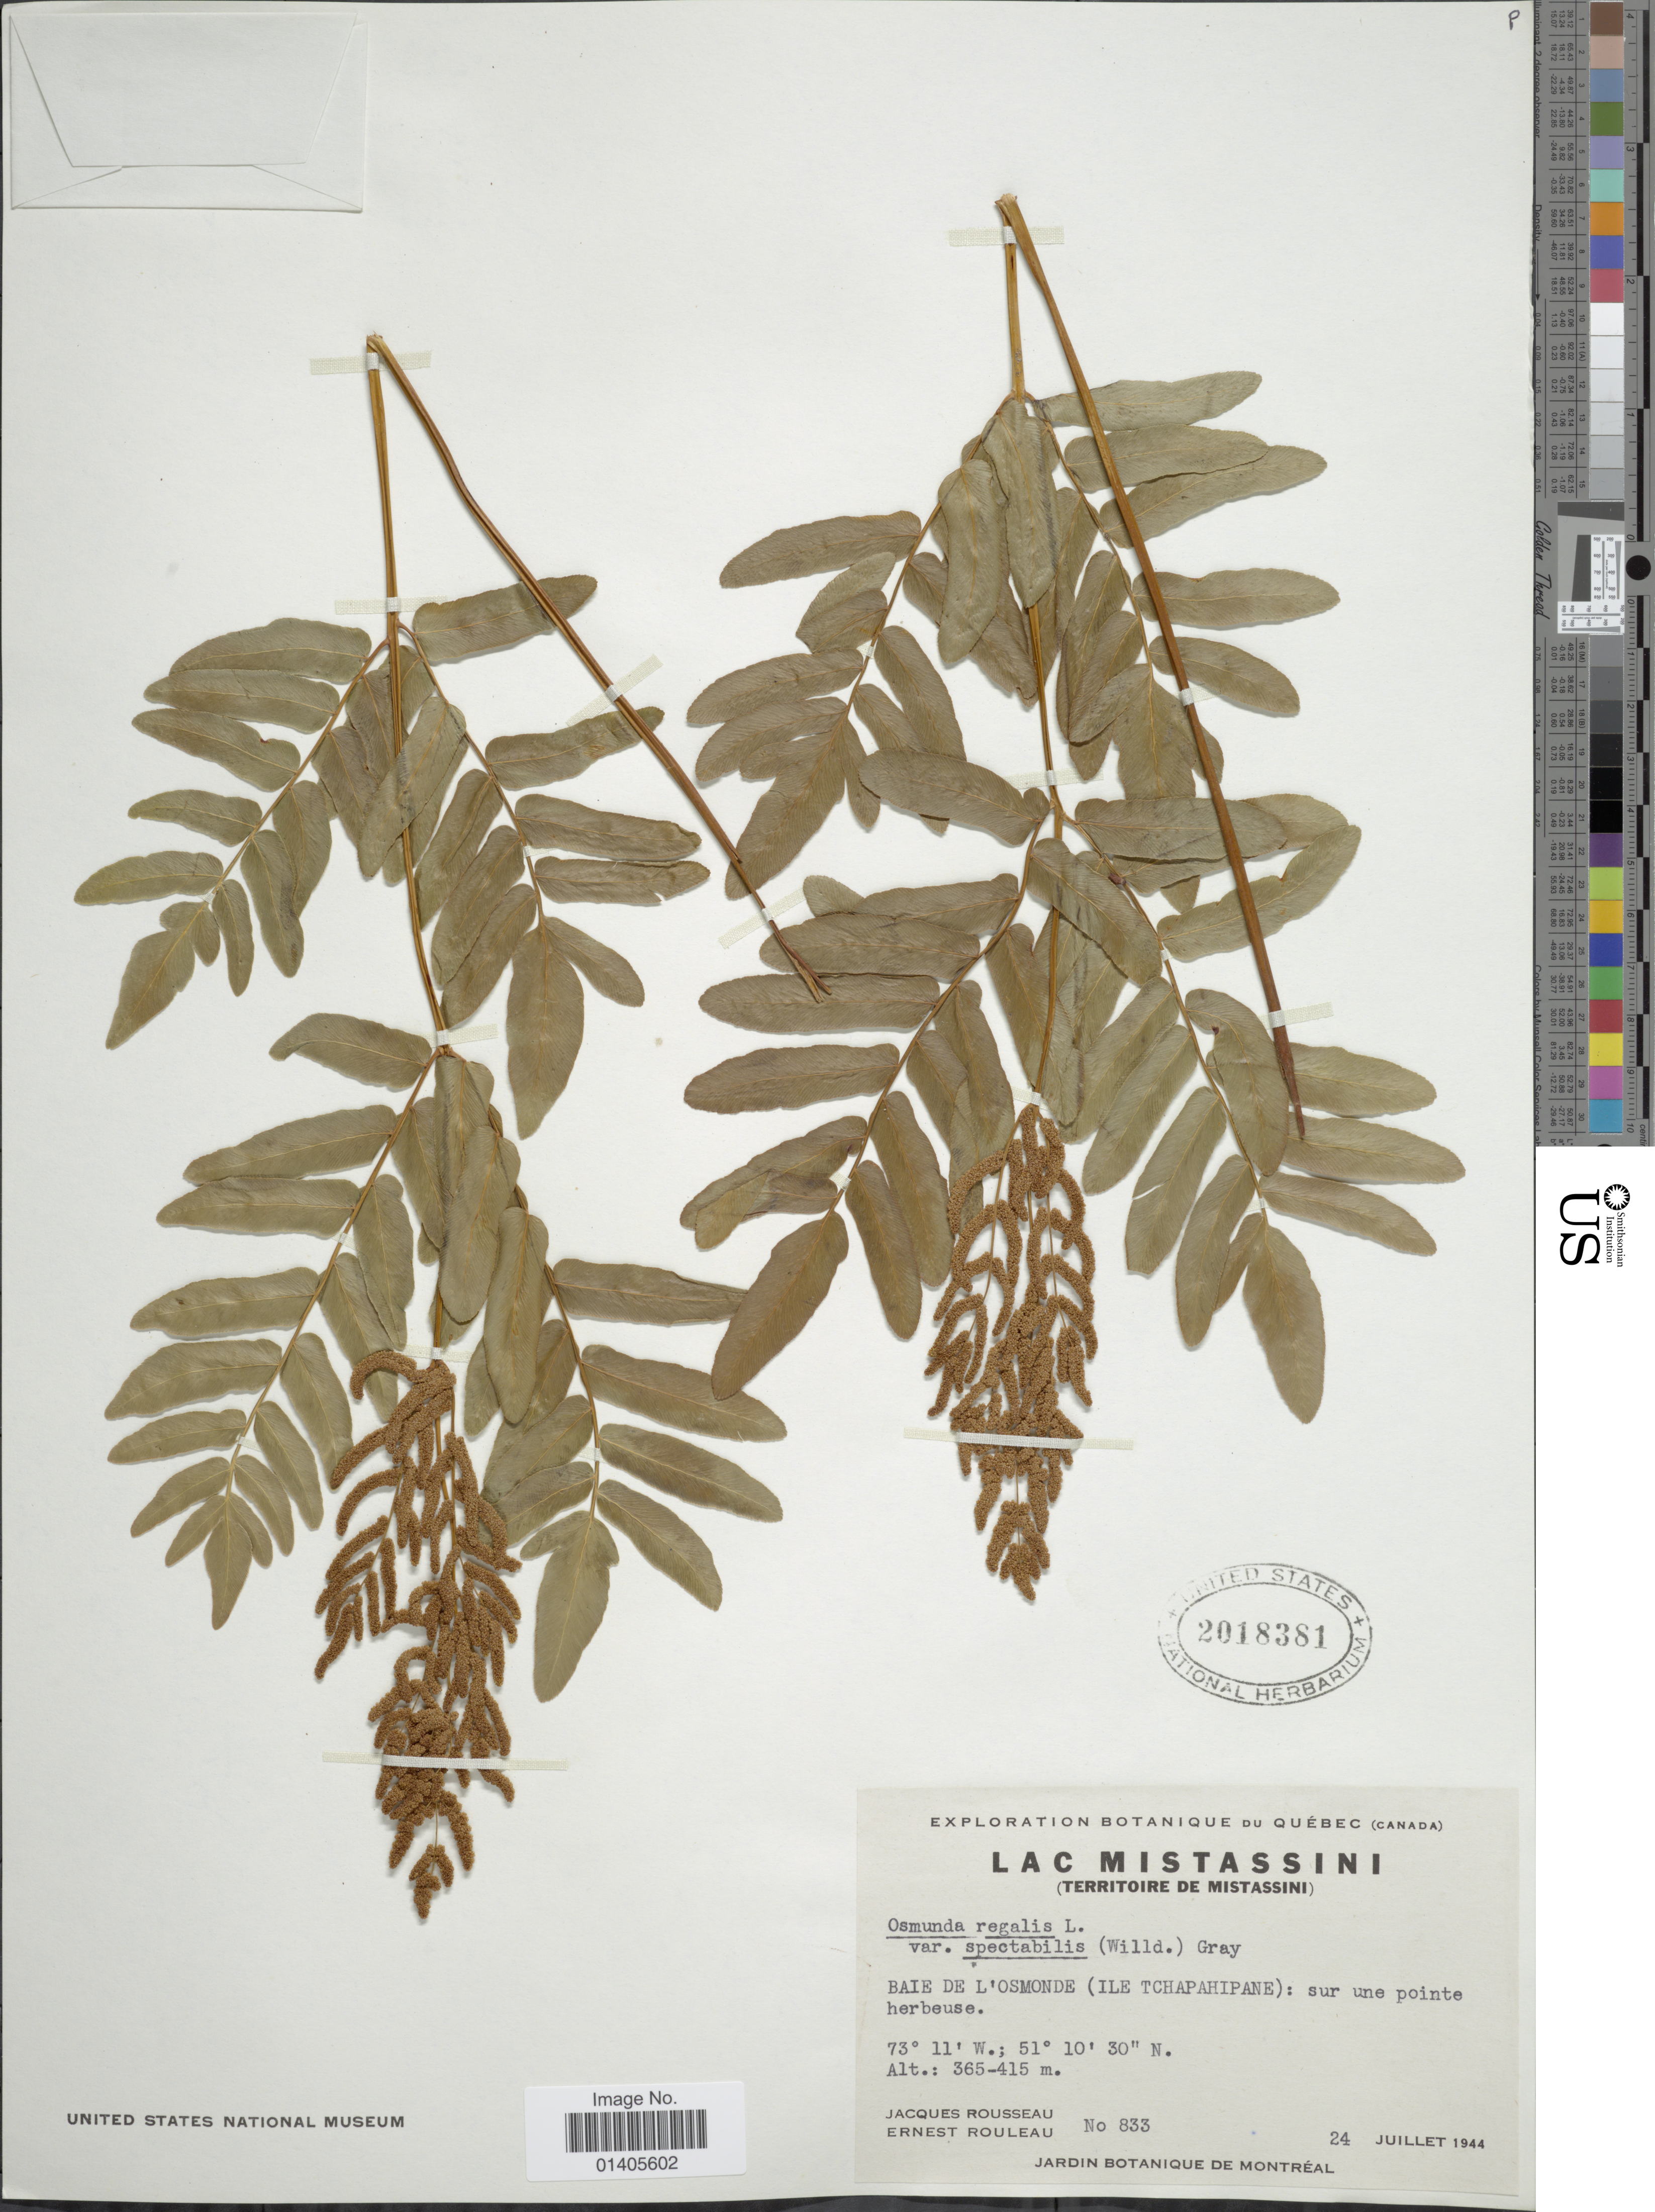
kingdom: Plantae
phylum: Tracheophyta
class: Polypodiopsida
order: Osmundales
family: Osmundaceae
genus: Osmunda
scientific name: Osmunda regalis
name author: L.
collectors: J. Rousseau & J. Rouleau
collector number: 833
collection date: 1944-07-24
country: Canada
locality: Lac Mistassini (Terriroire de Mistassini) Baie de L'Osmonde (Ile Tchapahpane): sur une pointe herbeuse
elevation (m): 365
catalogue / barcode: US 2018381